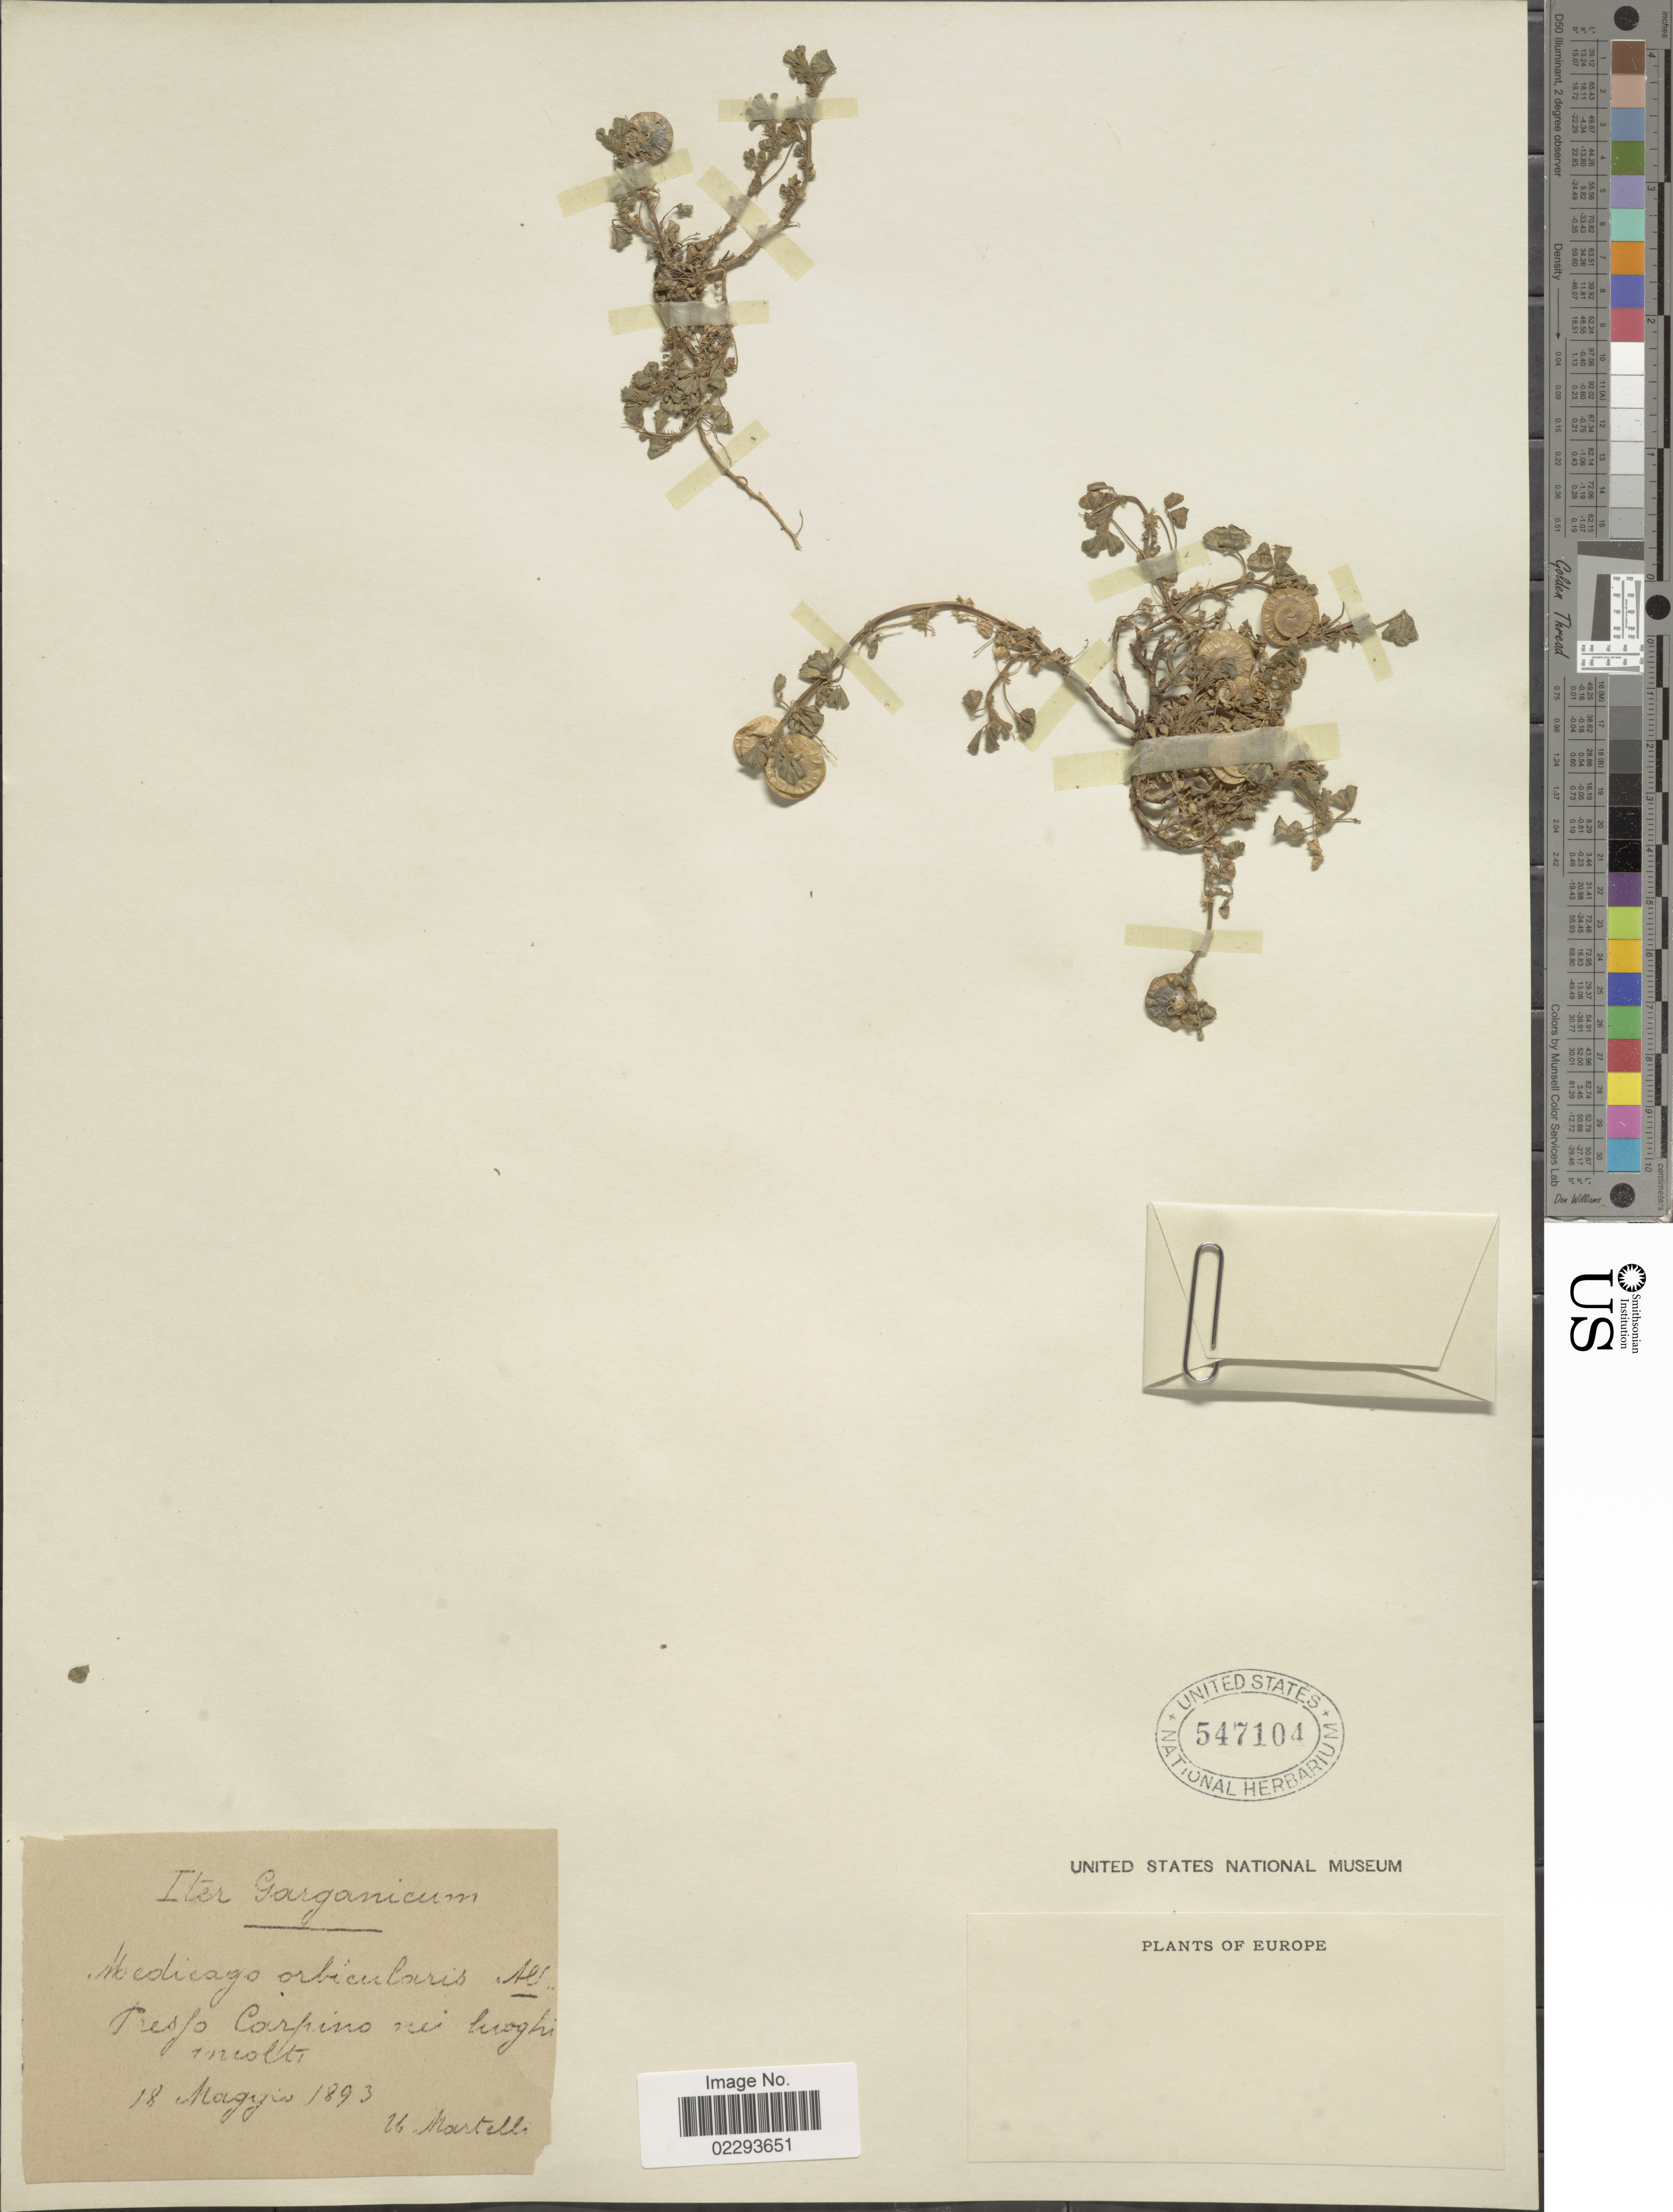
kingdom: Plantae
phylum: Tracheophyta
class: Magnoliopsida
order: Fabales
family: Fabaceae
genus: Medicago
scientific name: Medicago orbicularis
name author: (L.) Bartal.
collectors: Martelli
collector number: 26?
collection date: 1893-05-18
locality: Iter Garganicum, Presfo Carpino Ni Croghi Molte. [interpreted]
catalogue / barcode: US 547104